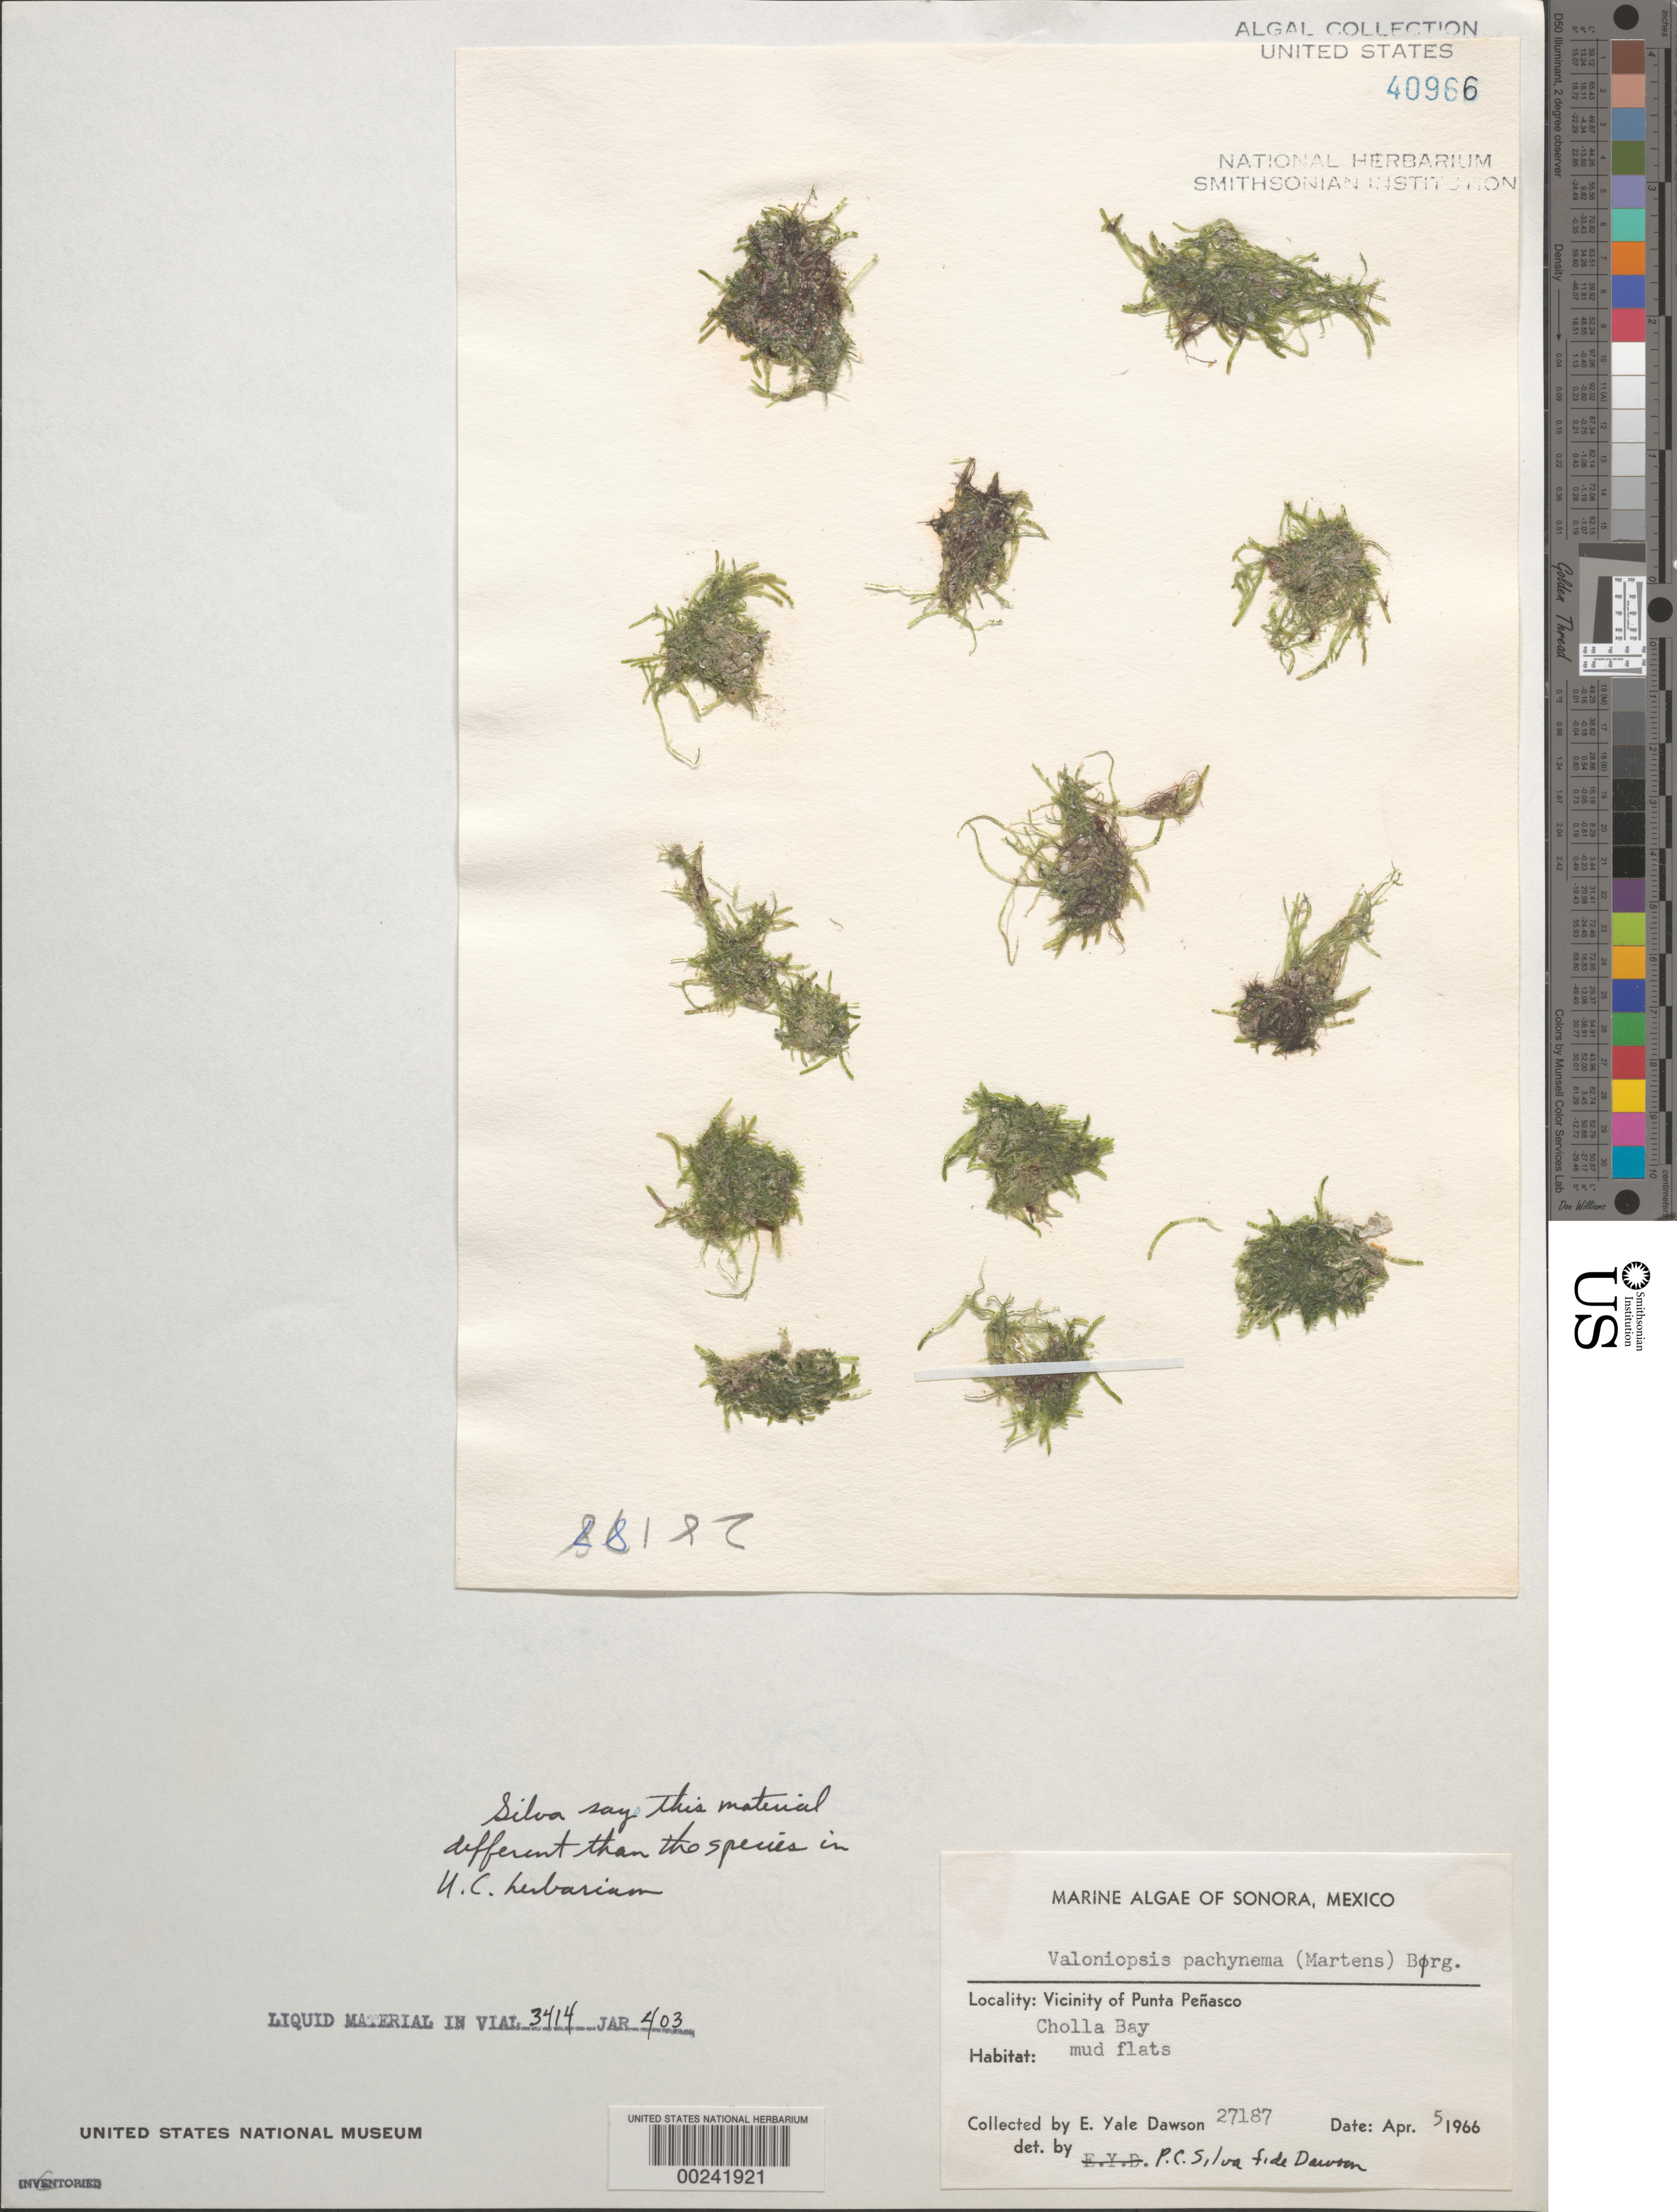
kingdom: Plantae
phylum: Chlorophyta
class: Ulvophyceae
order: Siphonocladales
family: Valoniaceae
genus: Valoniopsis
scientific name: Valoniopsis pachynema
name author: (G. Martens) Børgesen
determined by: Silva, P. C.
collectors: E. Y. Dawson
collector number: EYD 27187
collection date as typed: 05 Apr 1966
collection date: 1966-04-05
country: Mexico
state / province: Sonora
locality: Cholla Bay, Punta Penasco area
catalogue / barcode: US 40966